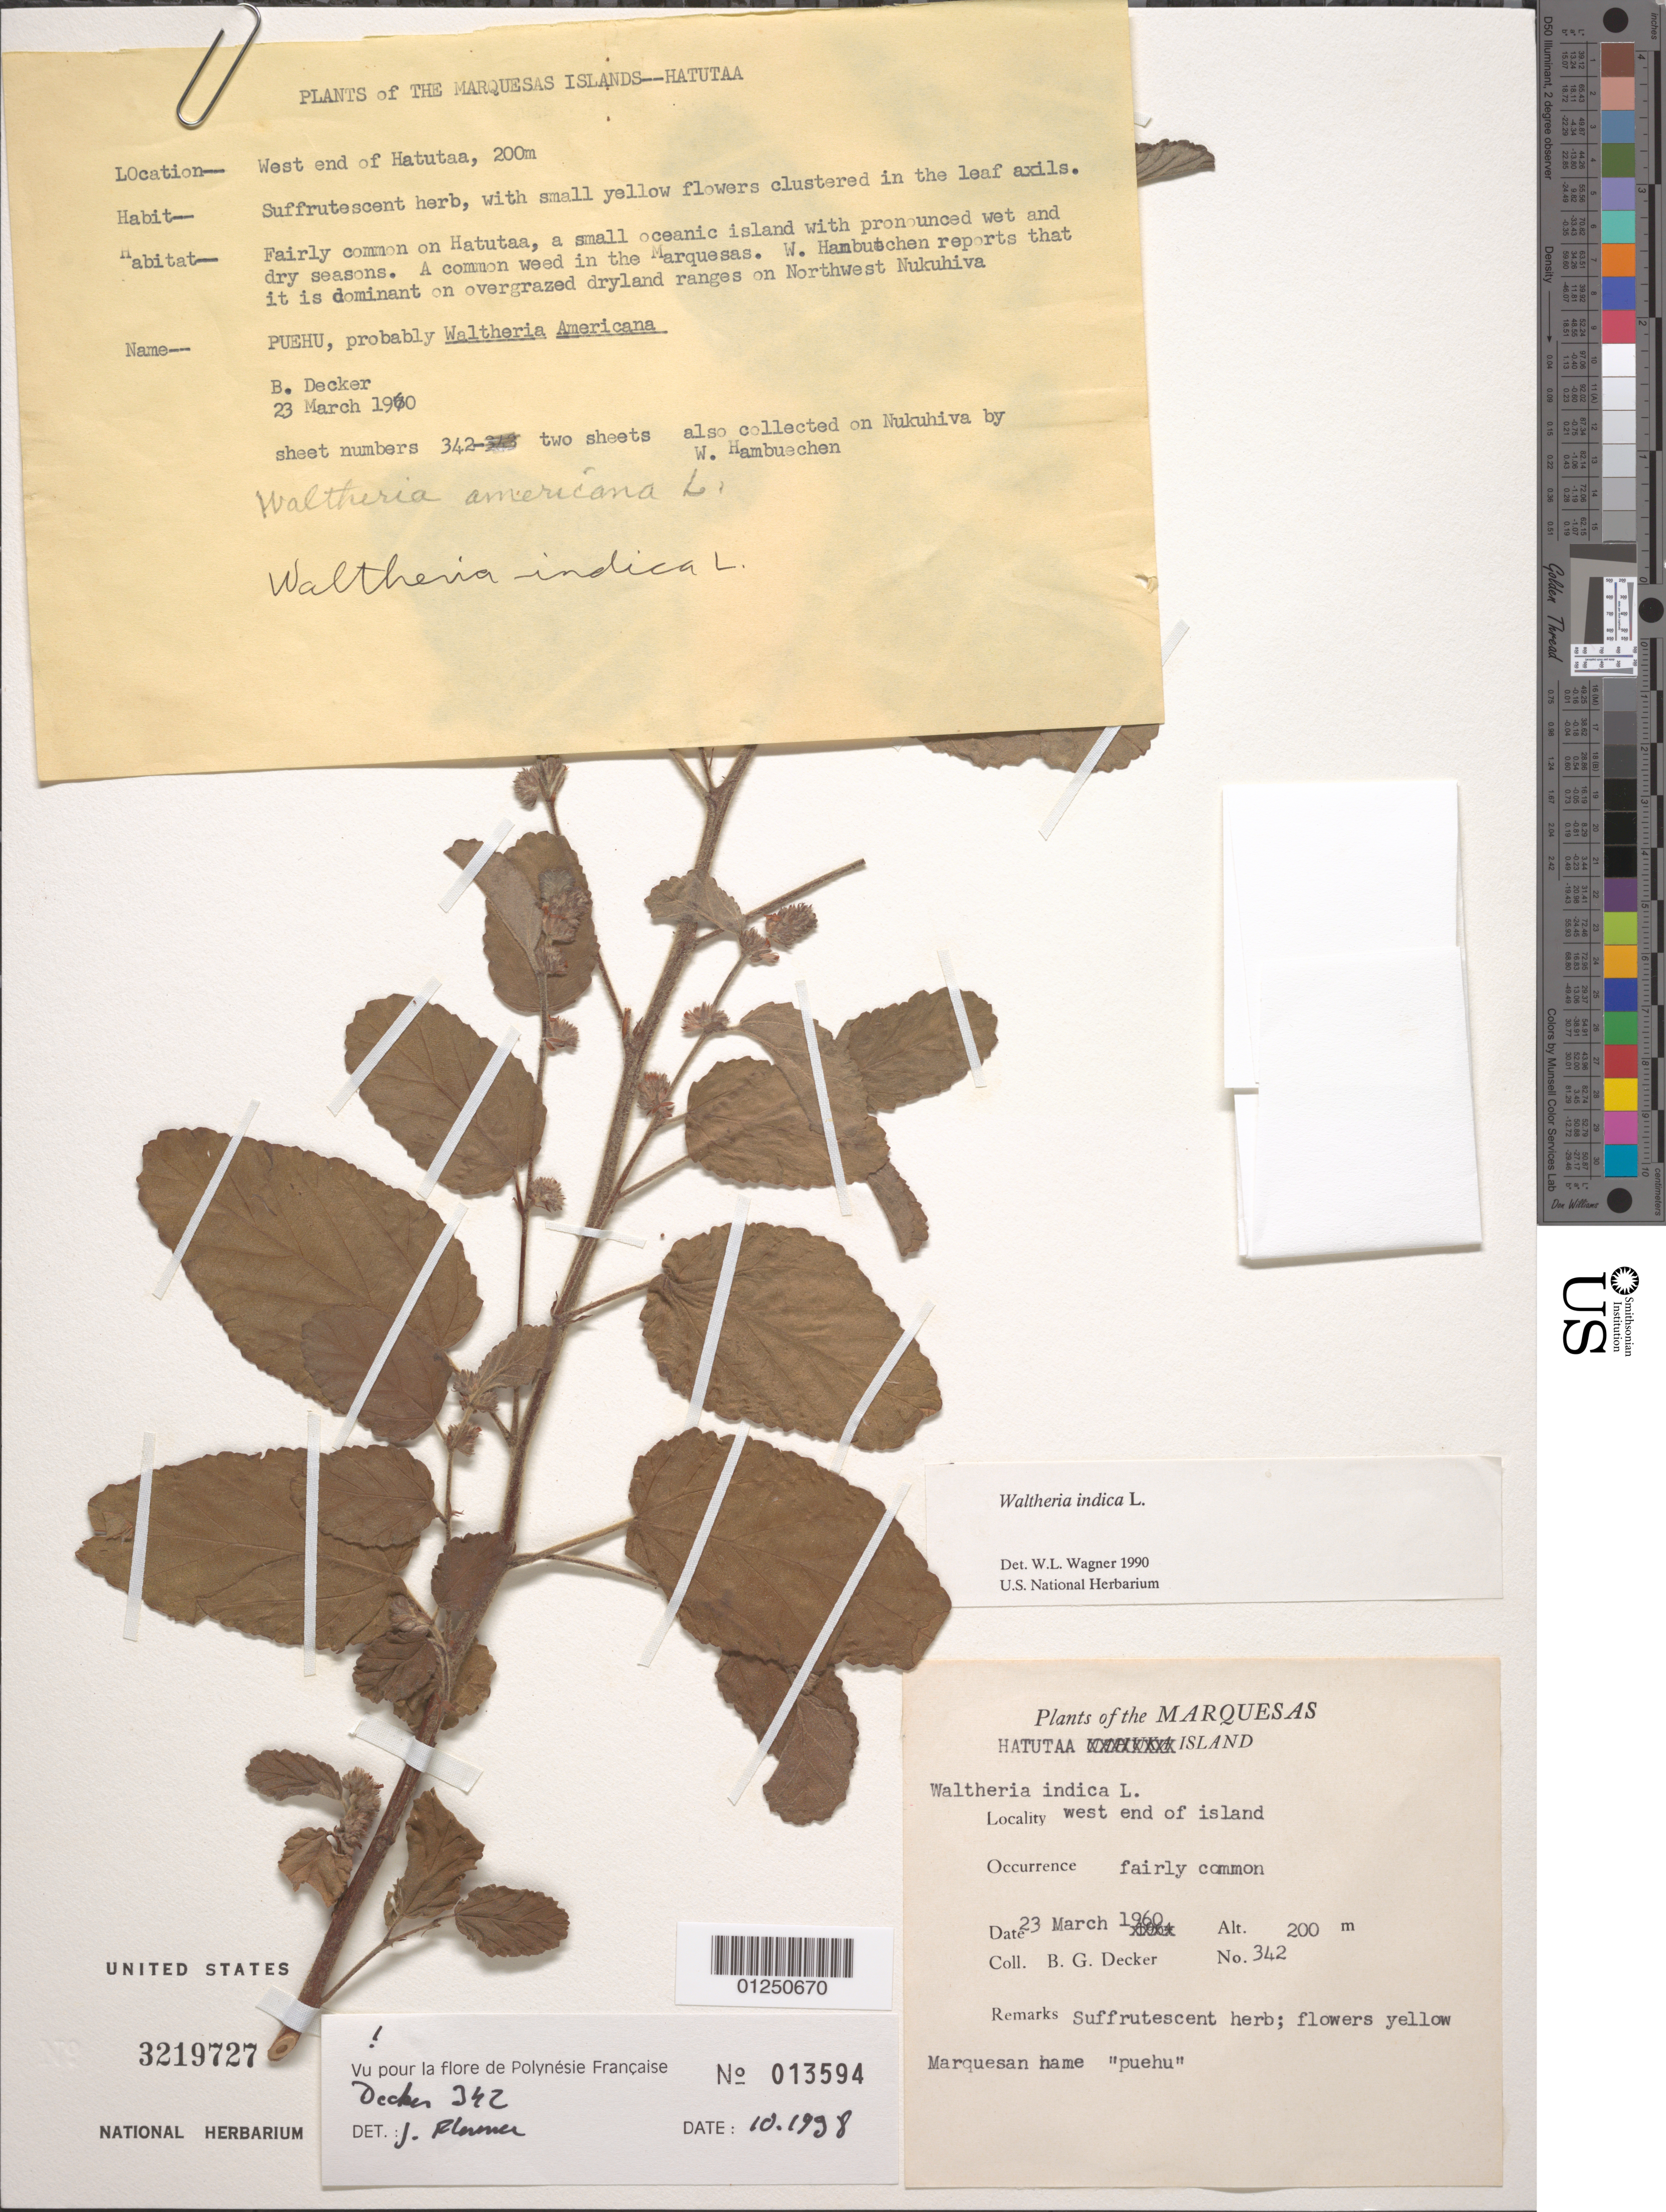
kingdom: Plantae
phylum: Tracheophyta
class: Magnoliopsida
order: Malvales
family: Malvaceae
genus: Waltheria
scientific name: Waltheria indica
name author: L.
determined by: Wagner, W. L., (BOT), Smithsonian Institution - National Museum of Natural History (UNITED STATES)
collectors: B. G. Decker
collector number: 342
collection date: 1960-03-23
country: French Polynesia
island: Hatutaa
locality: W end of island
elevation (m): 200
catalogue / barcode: US 3219727